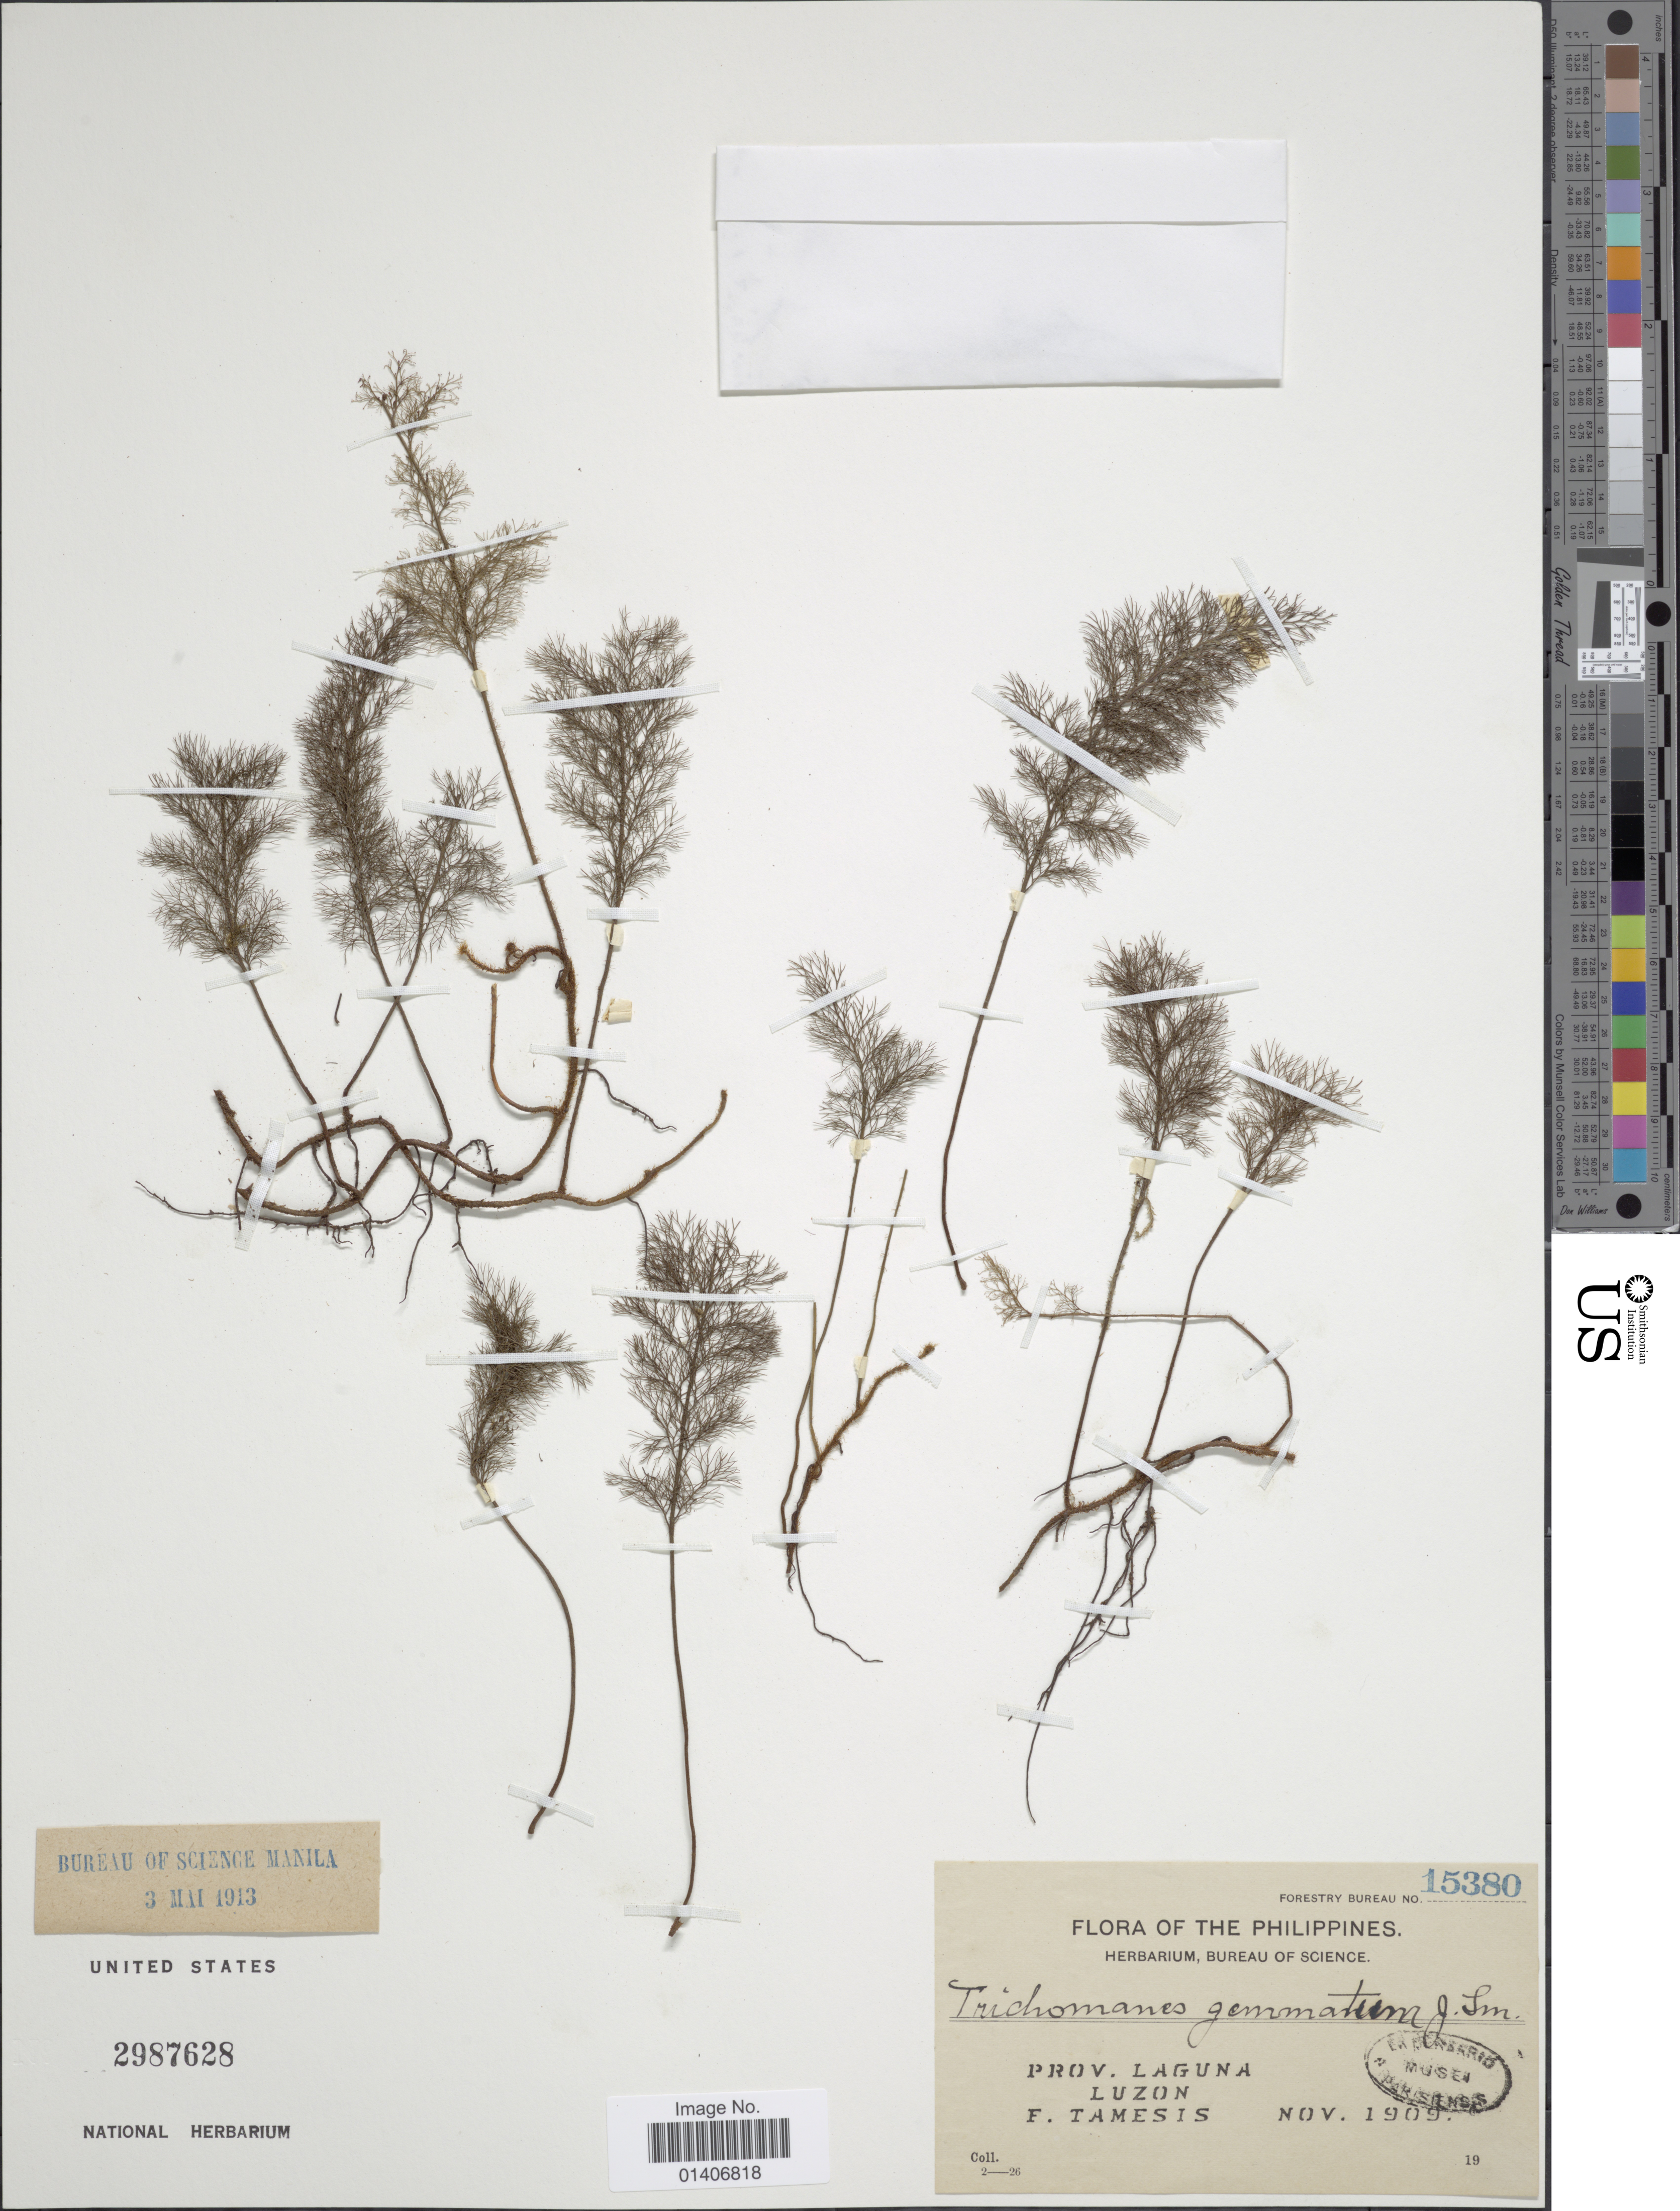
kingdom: Plantae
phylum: Tracheophyta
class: Polypodiopsida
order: Hymenophyllales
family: Hymenophyllaceae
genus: Abrodictyum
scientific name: Abrodictyum gemmatum (J. Sm. ex Baker) comb. ined., 2015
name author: (J. Sm. ex Baker)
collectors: F. Tamesis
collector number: Forestry Bureau 15380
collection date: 1909-11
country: Philippines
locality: Prov. Laguna, Luzon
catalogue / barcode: US 2987628